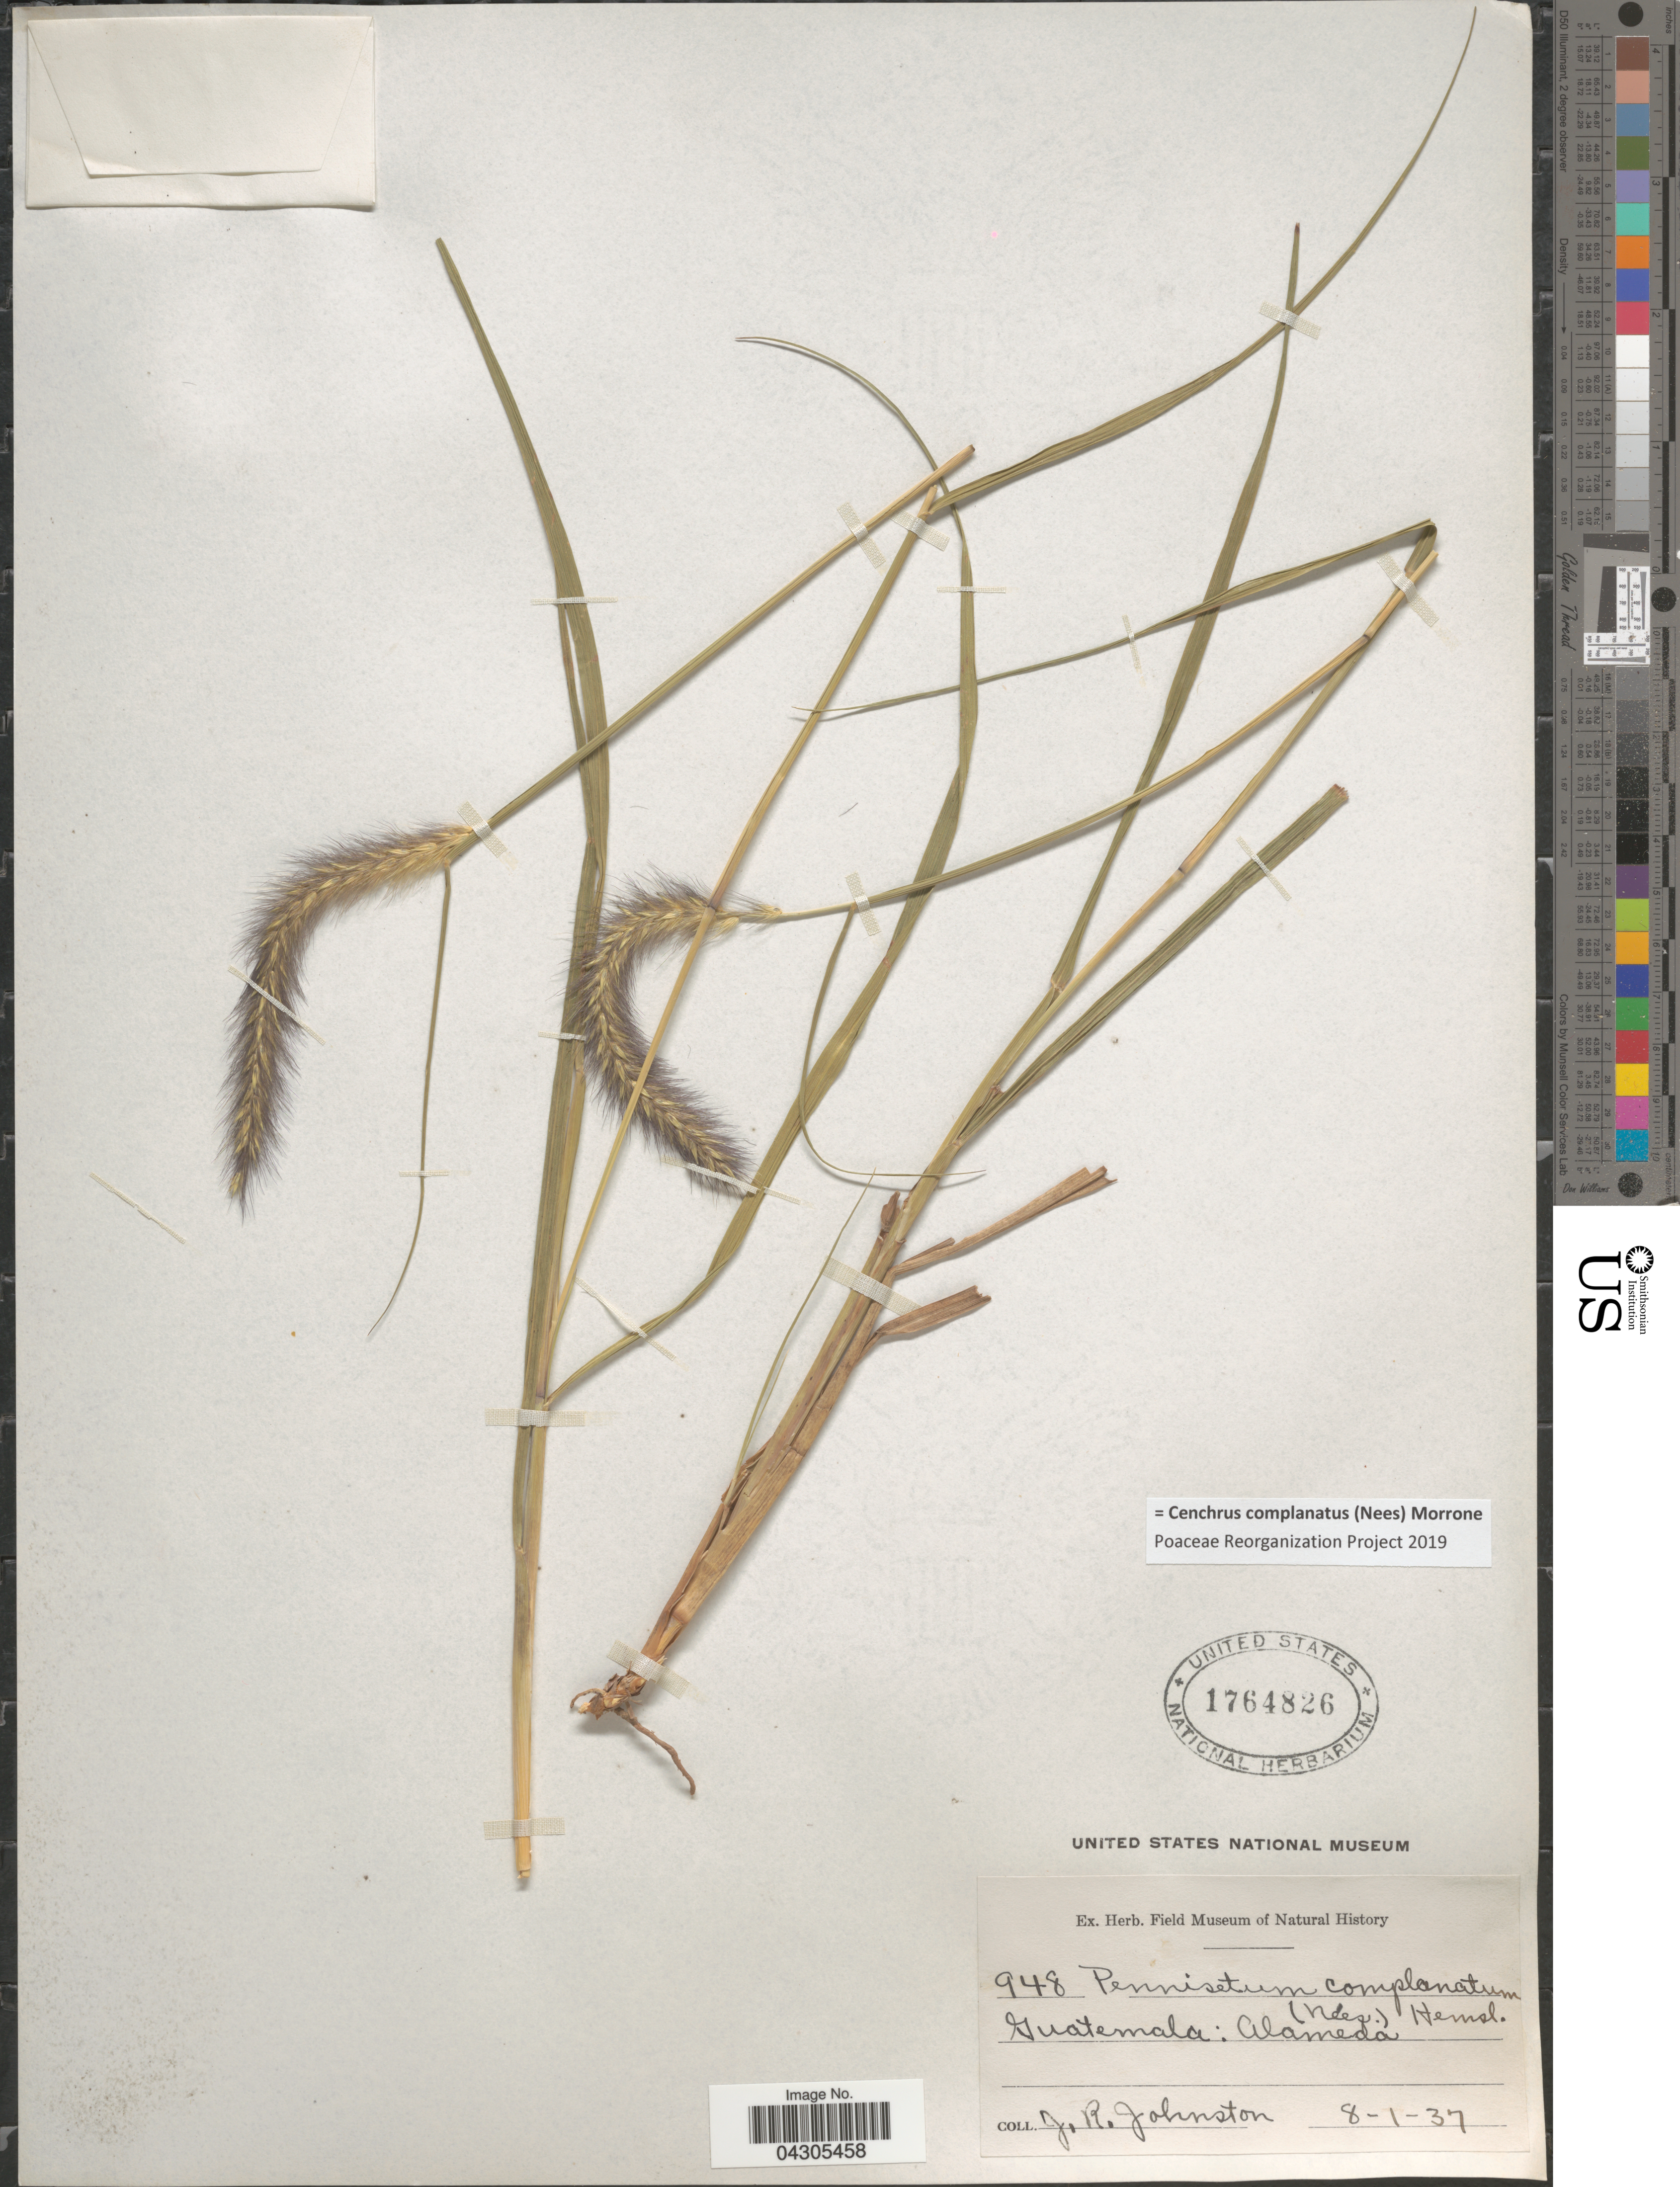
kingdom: Plantae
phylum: Tracheophyta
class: Liliopsida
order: Poales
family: Poaceae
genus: Cenchrus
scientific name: Cenchrus complanatus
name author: (Nees) Morrone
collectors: J. R. Johnson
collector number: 948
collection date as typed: Transcribed d/m/y: 1/8/37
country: Guatemala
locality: Alameda.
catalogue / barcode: US 1764826